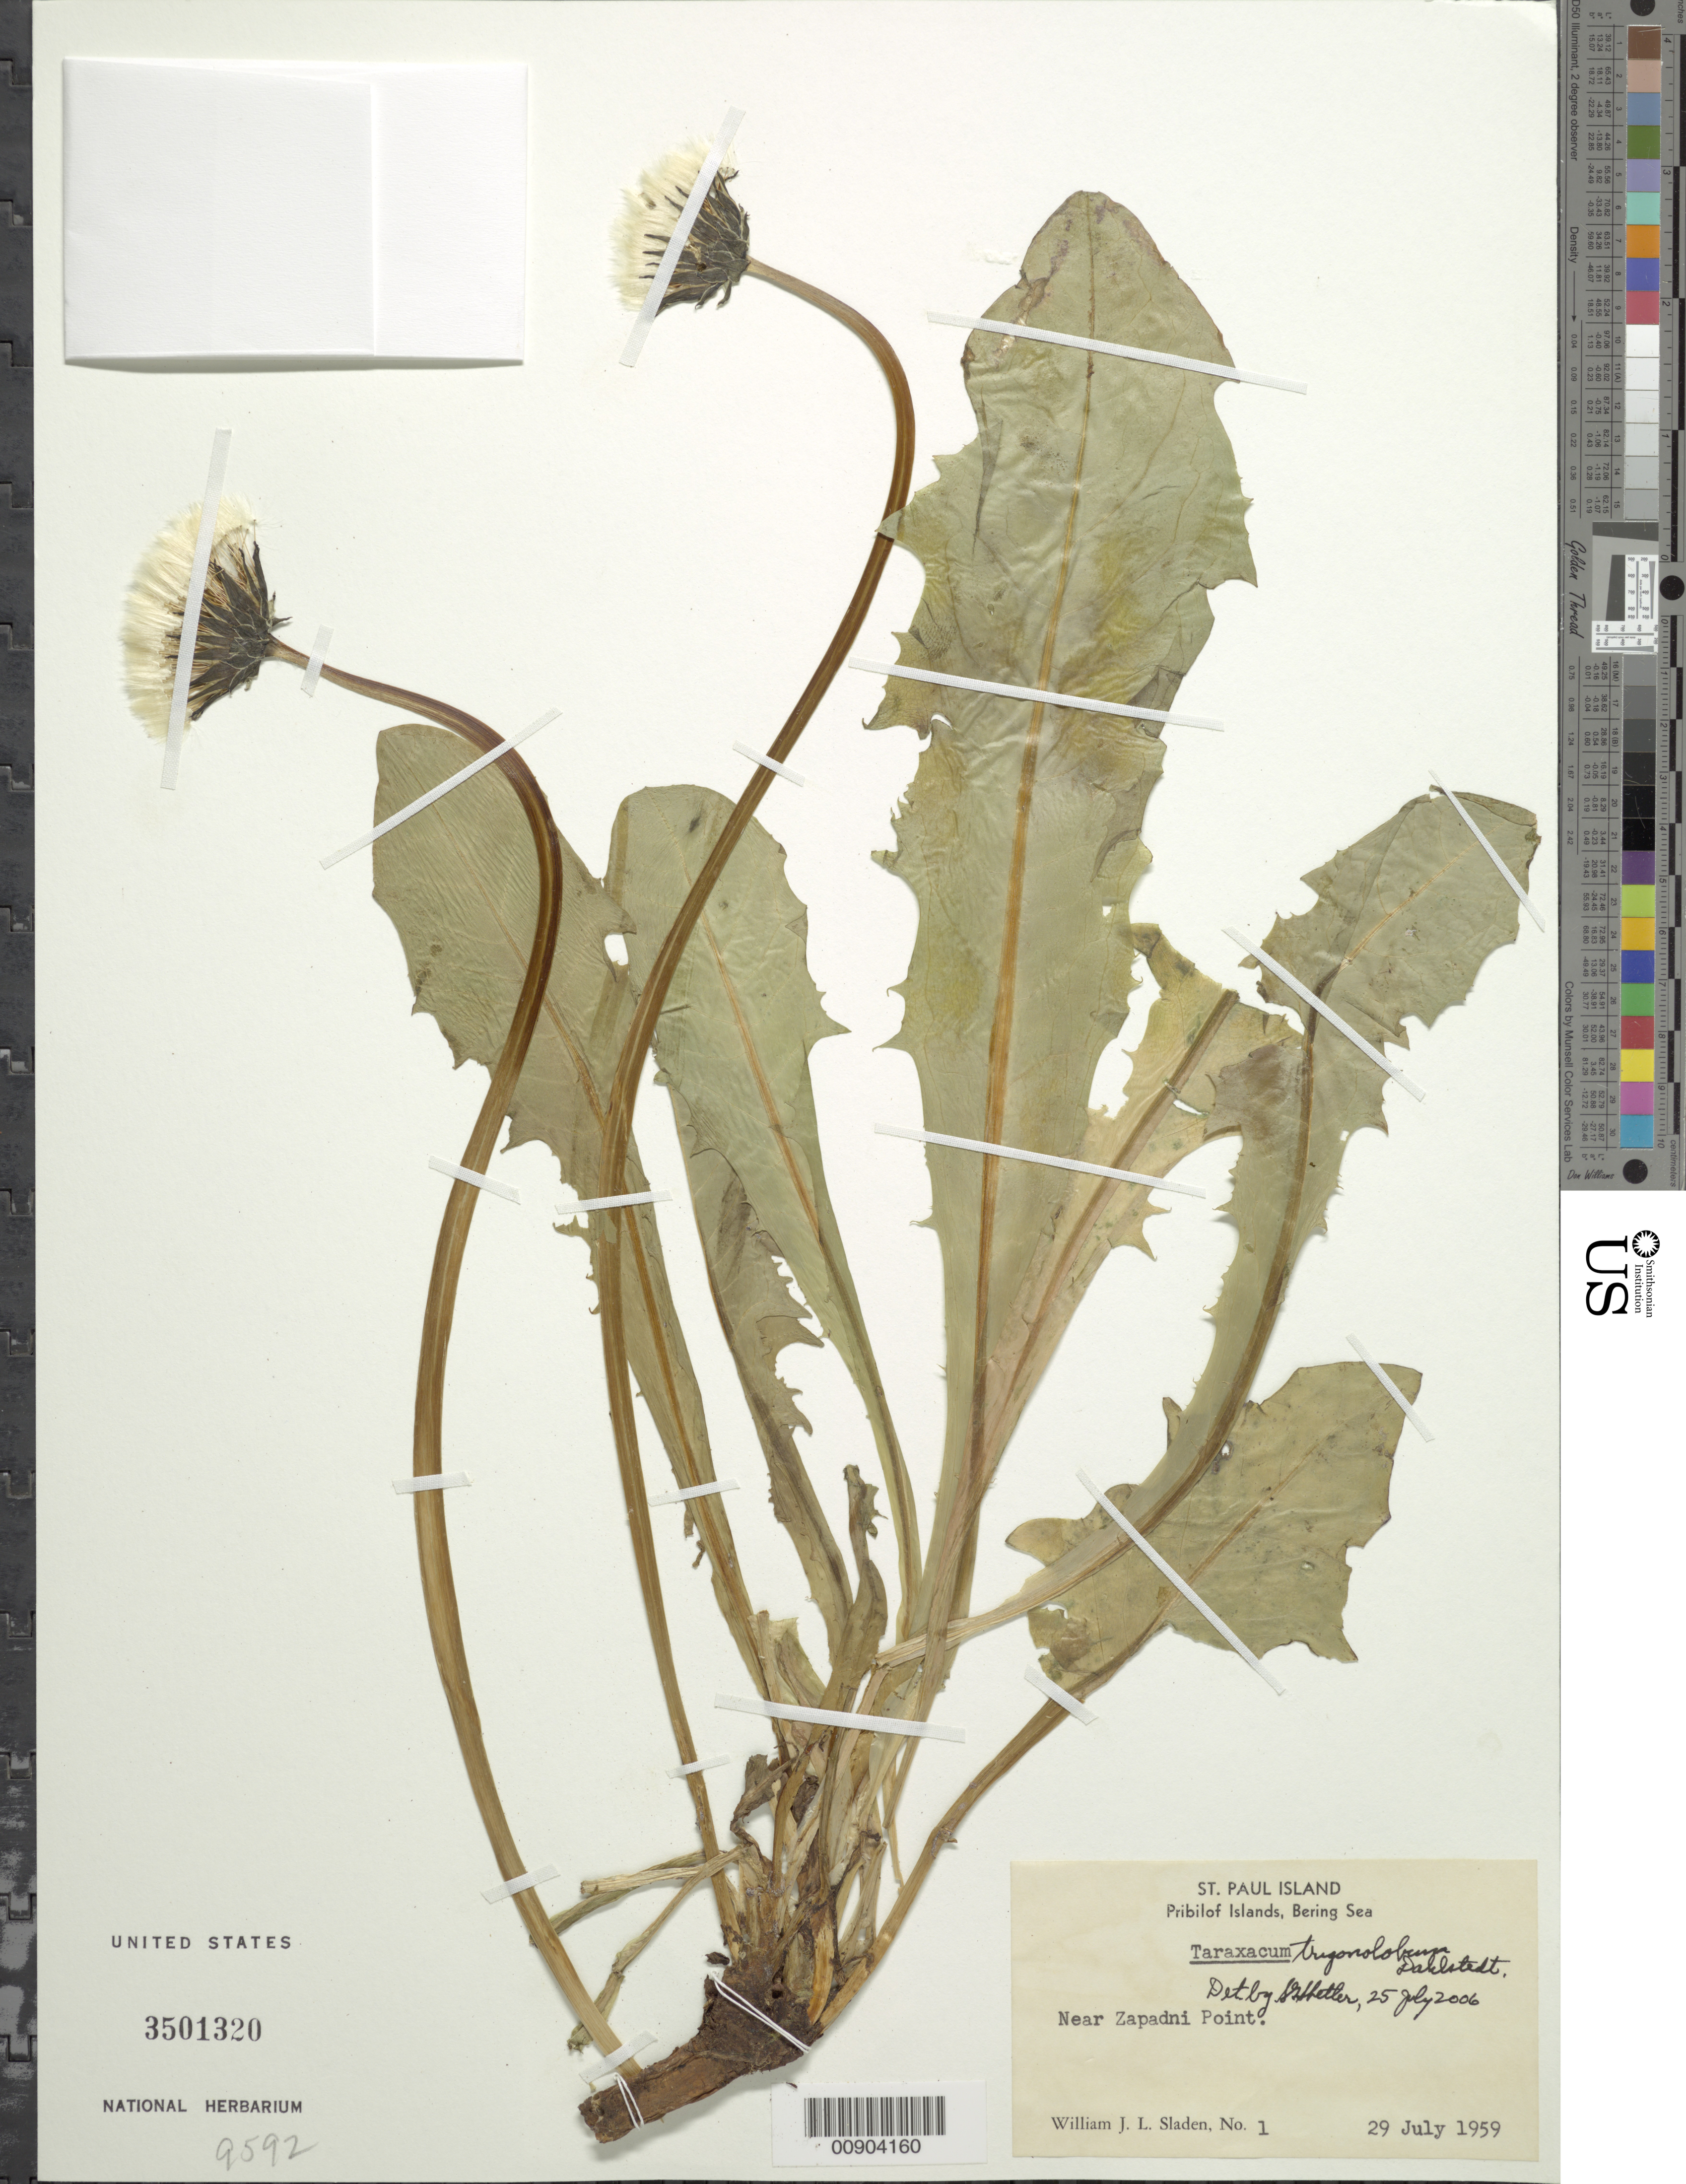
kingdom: Plantae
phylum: Tracheophyta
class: Magnoliopsida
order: Asterales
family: Asteraceae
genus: Taraxacum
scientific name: Taraxacum trigonolobum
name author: Dahlst.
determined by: Shetler, Stanwyn G., (US), NMNH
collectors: W. Sladen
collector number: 1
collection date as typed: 29 Jul 1959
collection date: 1959-07-29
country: United States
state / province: Alaska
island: St. Paul Island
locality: St. Paul Island. Near Zapadni Point., Bering Sea, Pribilof Islands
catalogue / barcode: US 3501320